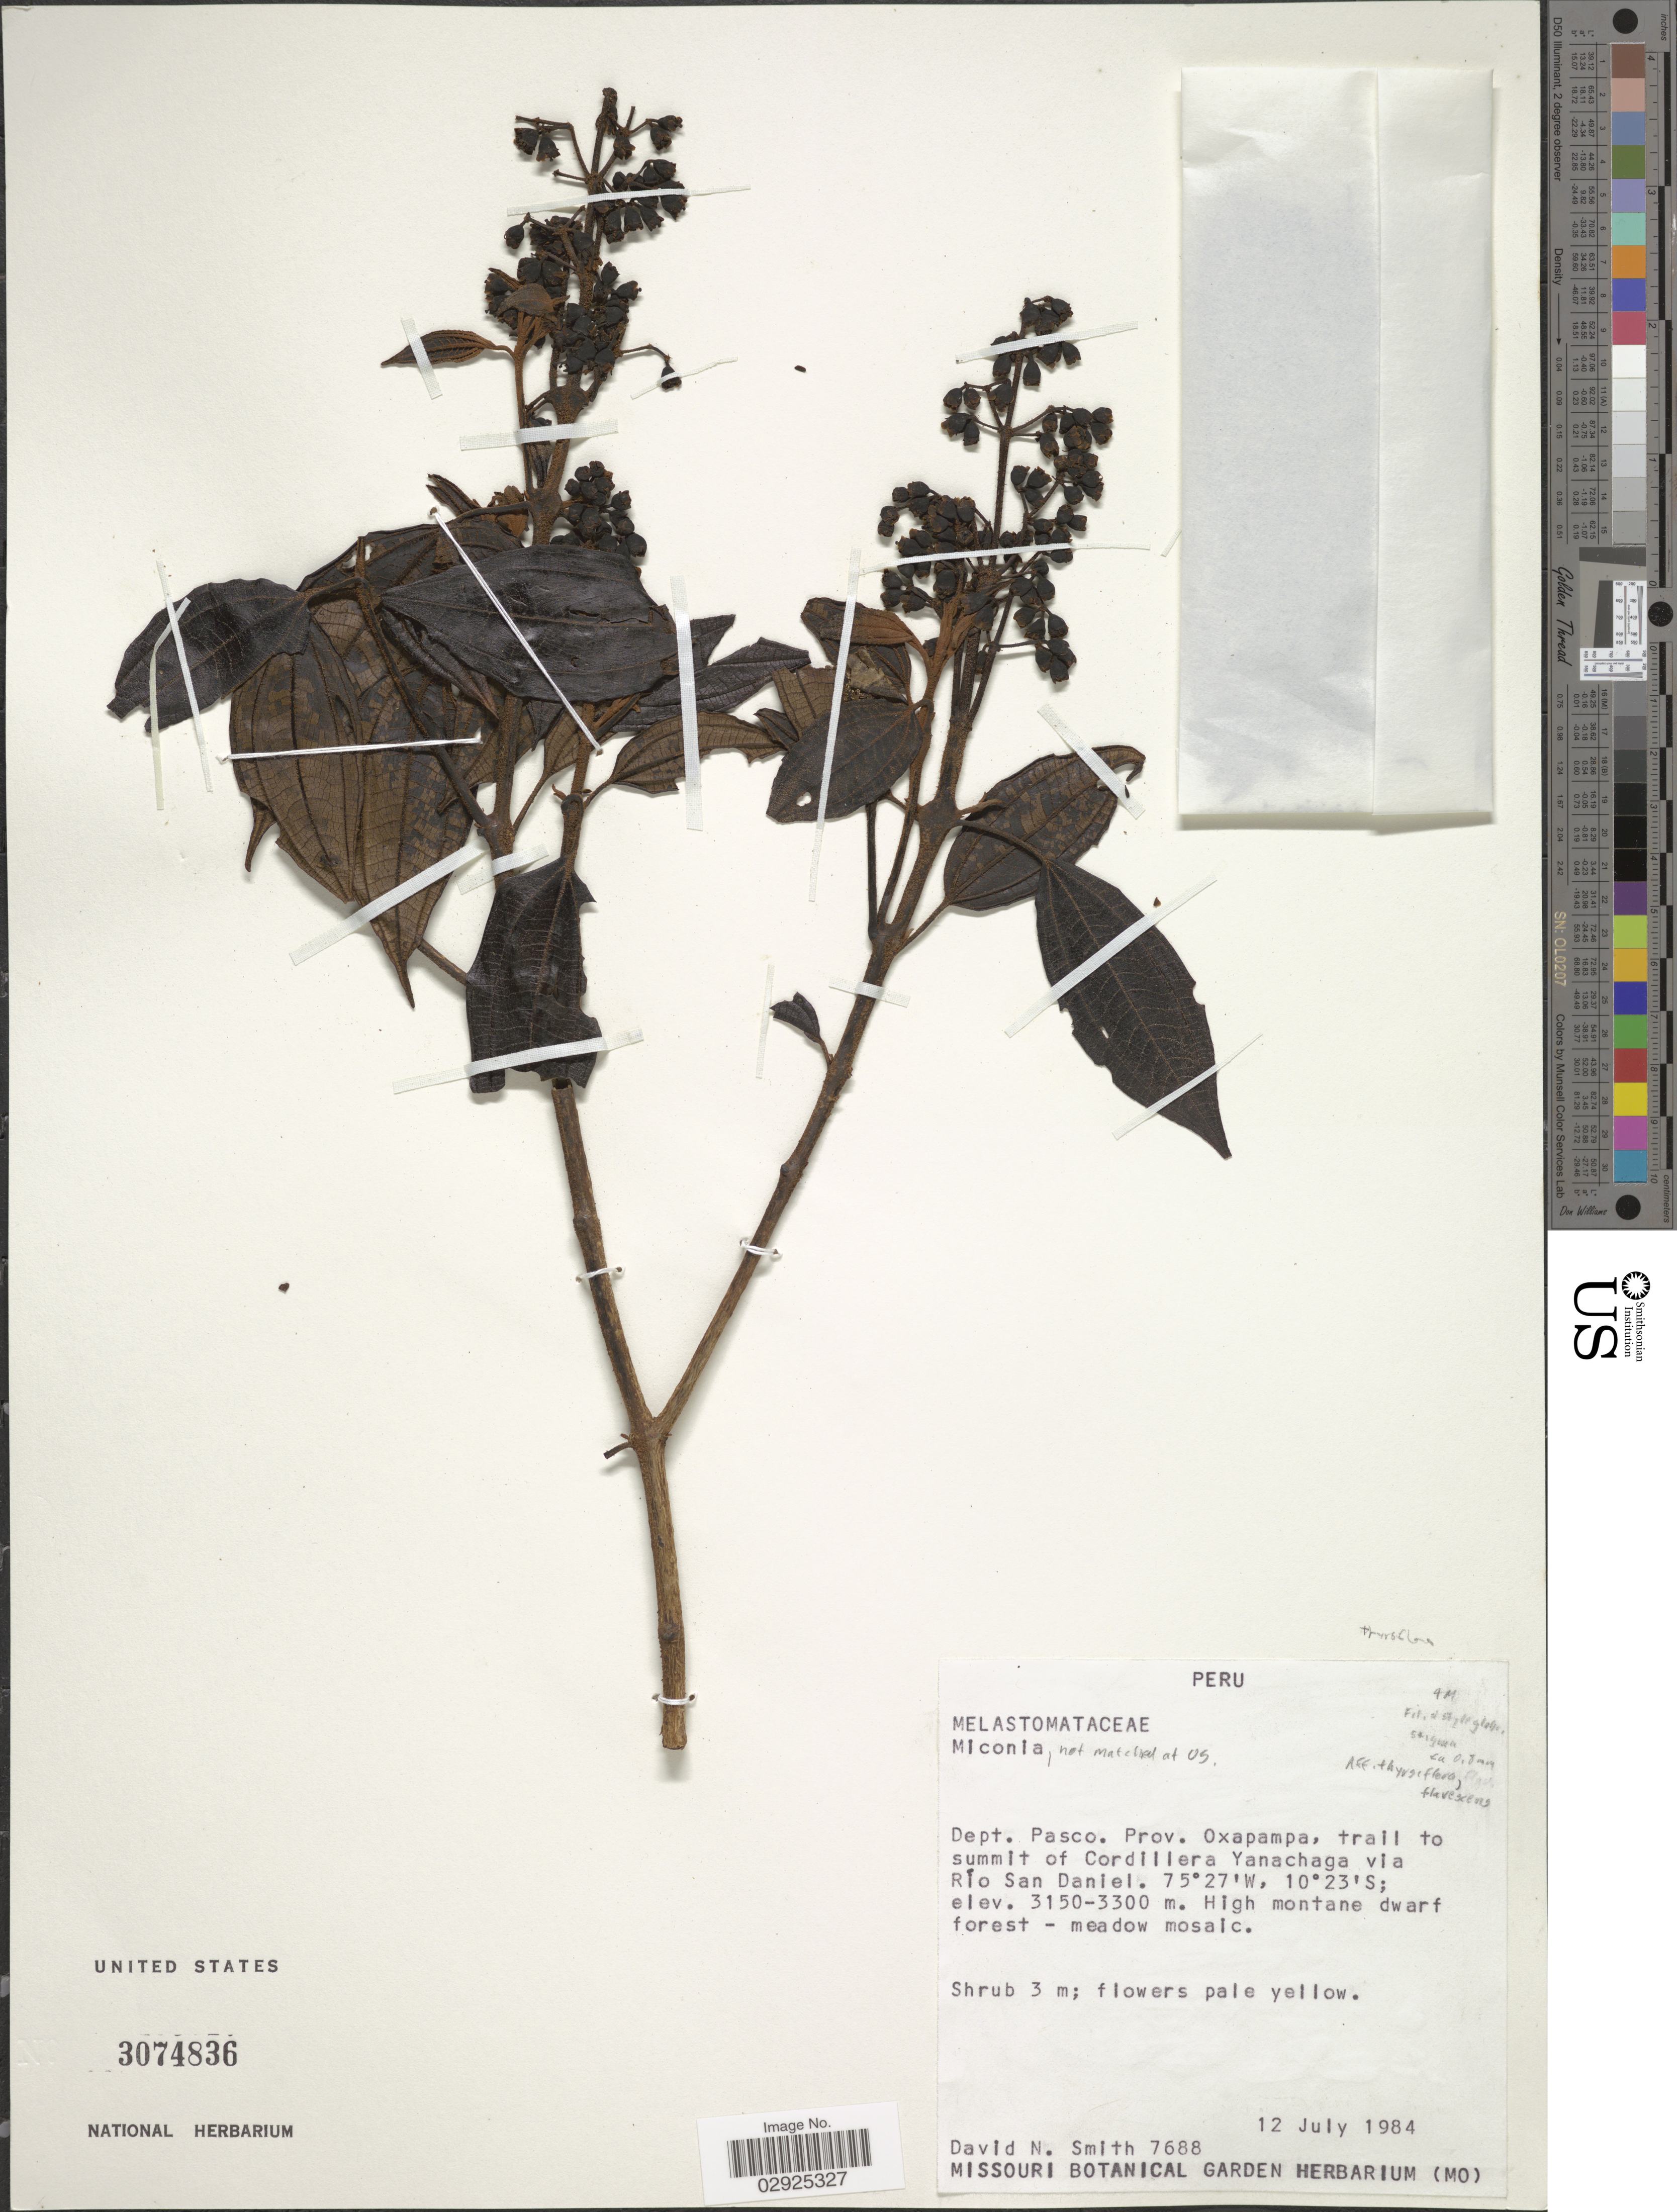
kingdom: Plantae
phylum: Tracheophyta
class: Magnoliopsida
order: Myrtales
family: Melastomataceae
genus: Miconia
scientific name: Miconia thyrsiflora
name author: (D. Don) Naudin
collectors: D. Smith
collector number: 7688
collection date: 1984-07-12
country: Peru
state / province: Pasco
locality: Dept. Pasco, Prov. Oxapampa, trail to summit of Cordillera Yanachaga via Río San Daniel.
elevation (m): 3150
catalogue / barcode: US 3074836